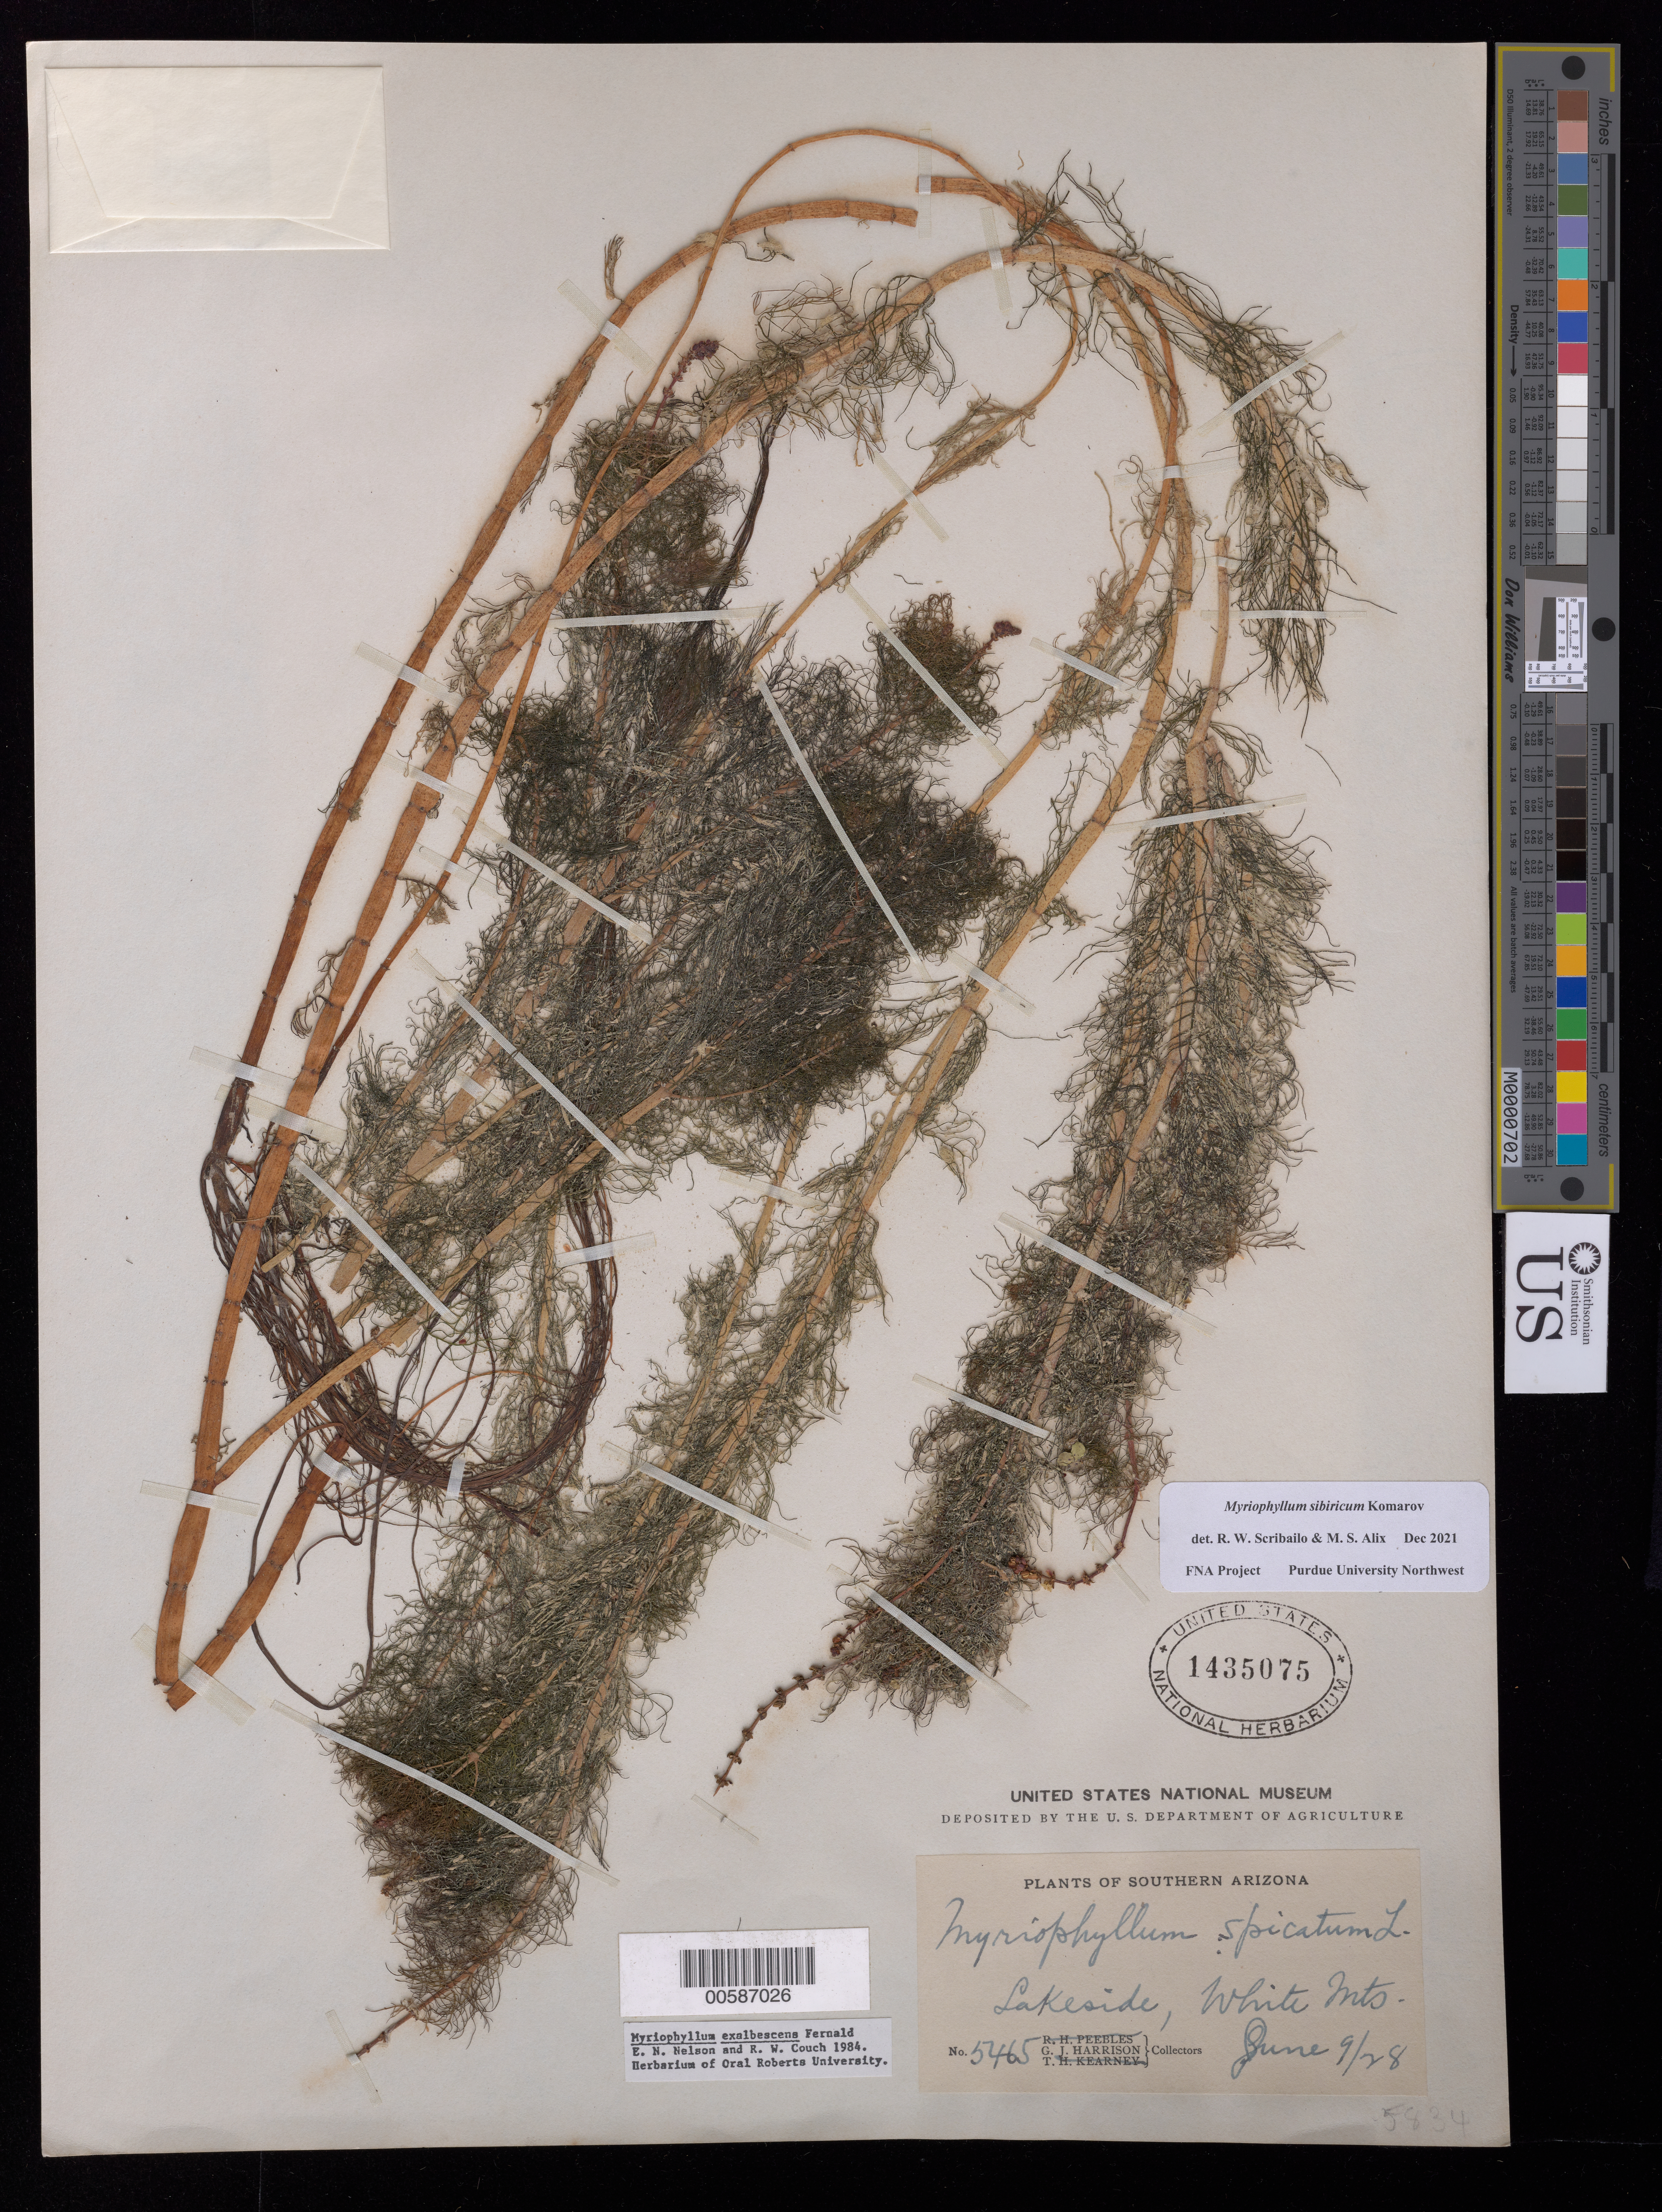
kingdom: Plantae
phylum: Tracheophyta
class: Magnoliopsida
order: Saxifragales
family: Haloragaceae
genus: Myriophyllum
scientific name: Myriophyllum sibiricum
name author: Kom.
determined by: Scribailo, R. W.; Alix, M. S.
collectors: G. J. Harrison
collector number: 5465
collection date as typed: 09 Jun 1928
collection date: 1928-06-09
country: United States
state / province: Arizona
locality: Lakeside, White Mts.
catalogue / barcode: US 1435075